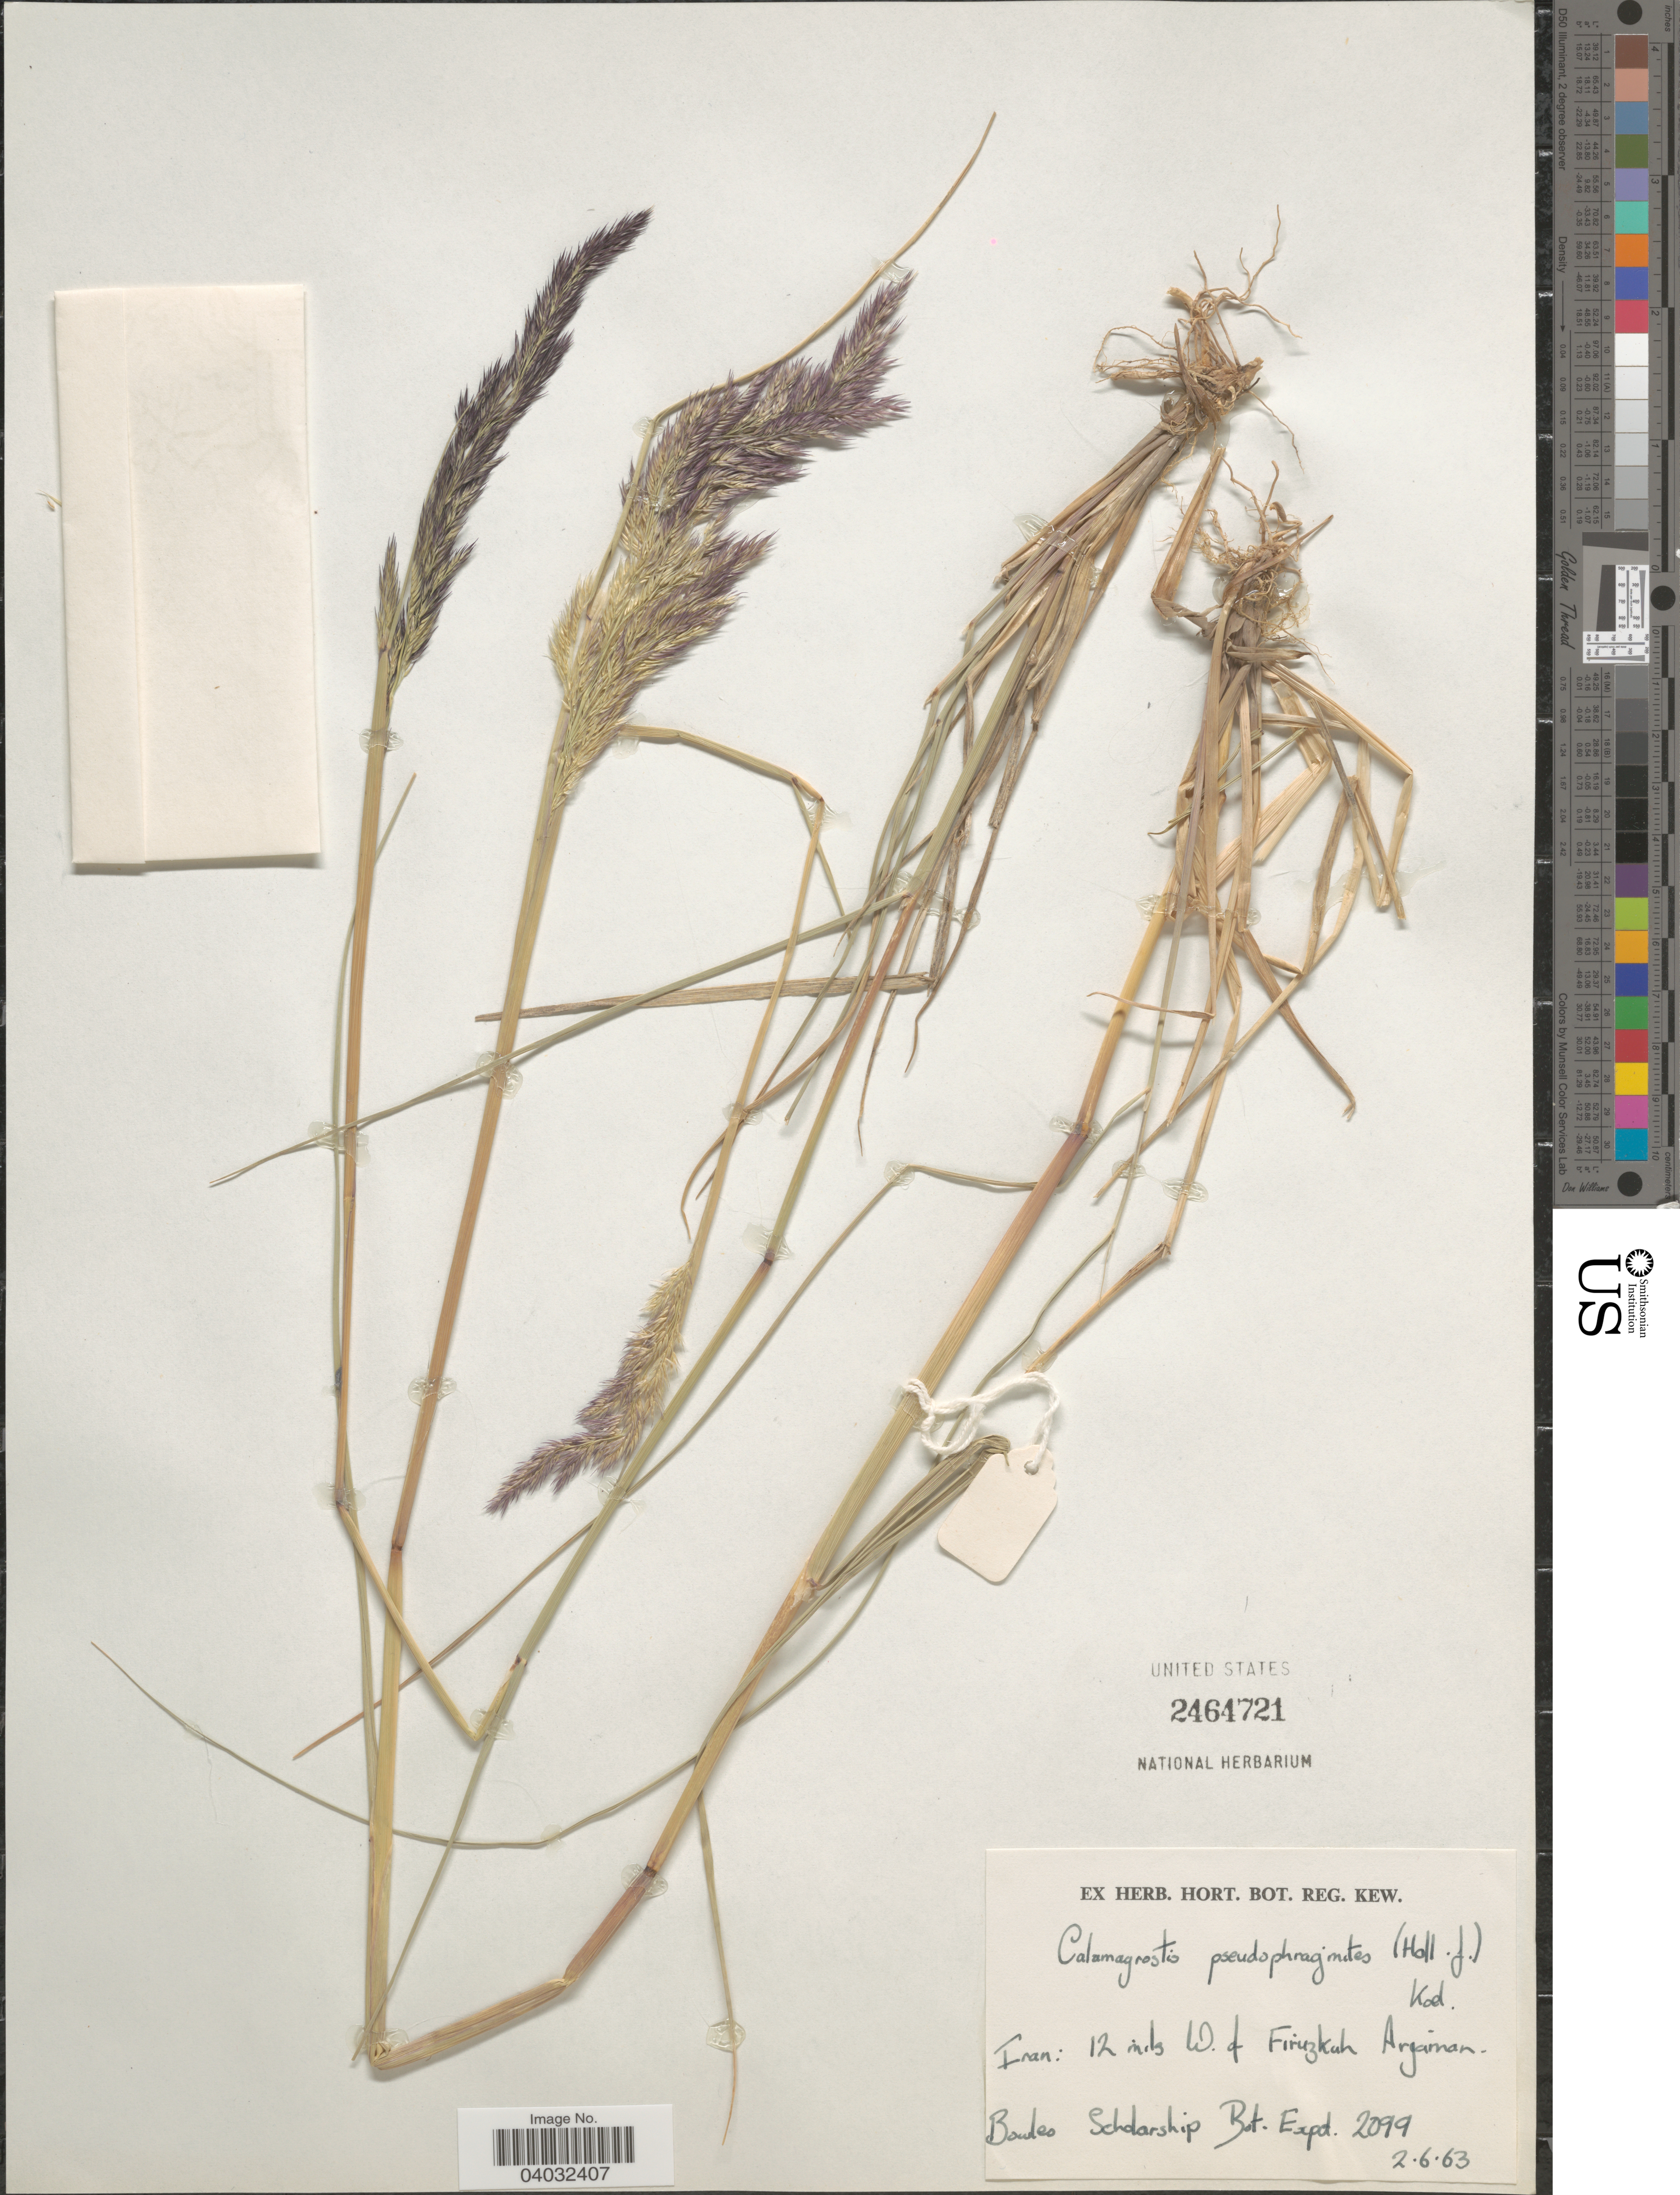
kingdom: Plantae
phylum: Tracheophyta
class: Liliopsida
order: Poales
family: Poaceae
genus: Calamagrostis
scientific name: Calamagrostis pseudophragmites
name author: (Haller f.) Koeler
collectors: Bowles Scholarship Bot. Exped.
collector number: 2099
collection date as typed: Transcribed d/m/y: 2/6/63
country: Iran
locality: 12 miles W. of Firuzkuh Arjaman.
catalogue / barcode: US 2464721